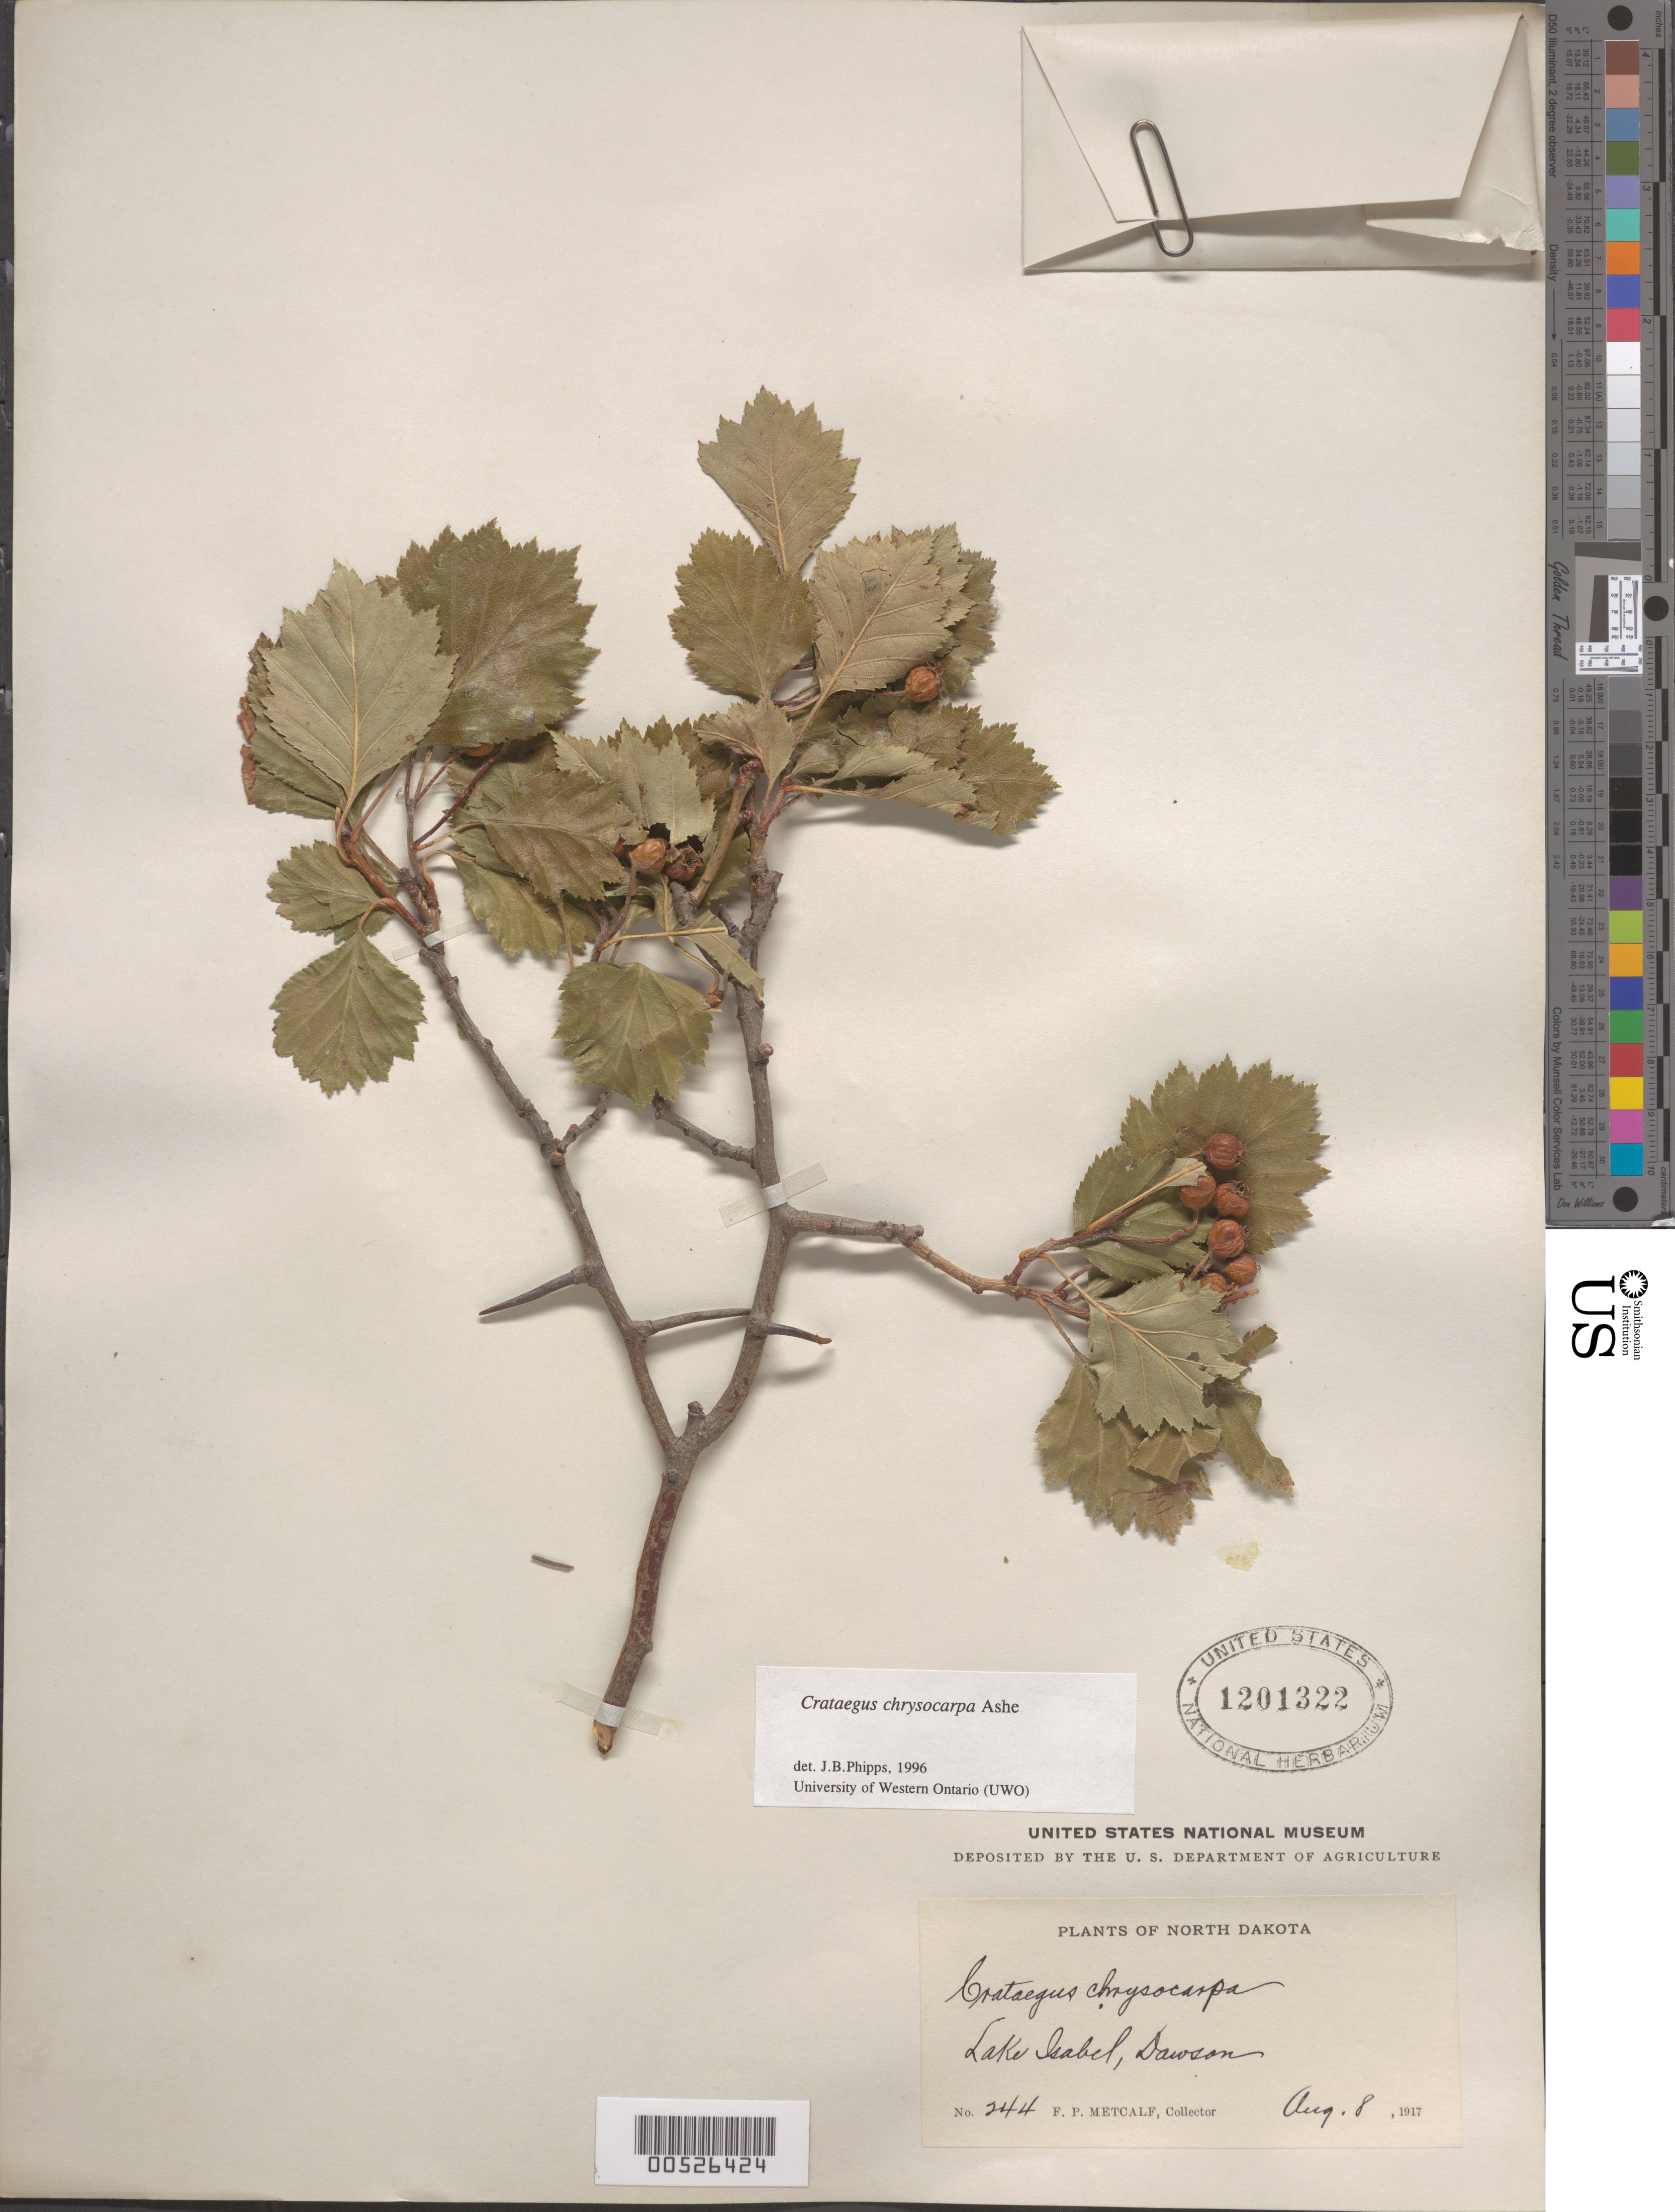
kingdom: Plantae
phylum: Tracheophyta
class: Magnoliopsida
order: Rosales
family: Rosaceae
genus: Crataegus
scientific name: Crataegus chrysocarpa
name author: Ashe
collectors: F. P. Metcalf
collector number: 244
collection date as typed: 08 Aug 1917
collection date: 1917-08-08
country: United States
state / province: North Dakota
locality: Lake Isabel, Dawson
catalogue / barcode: US 1201322